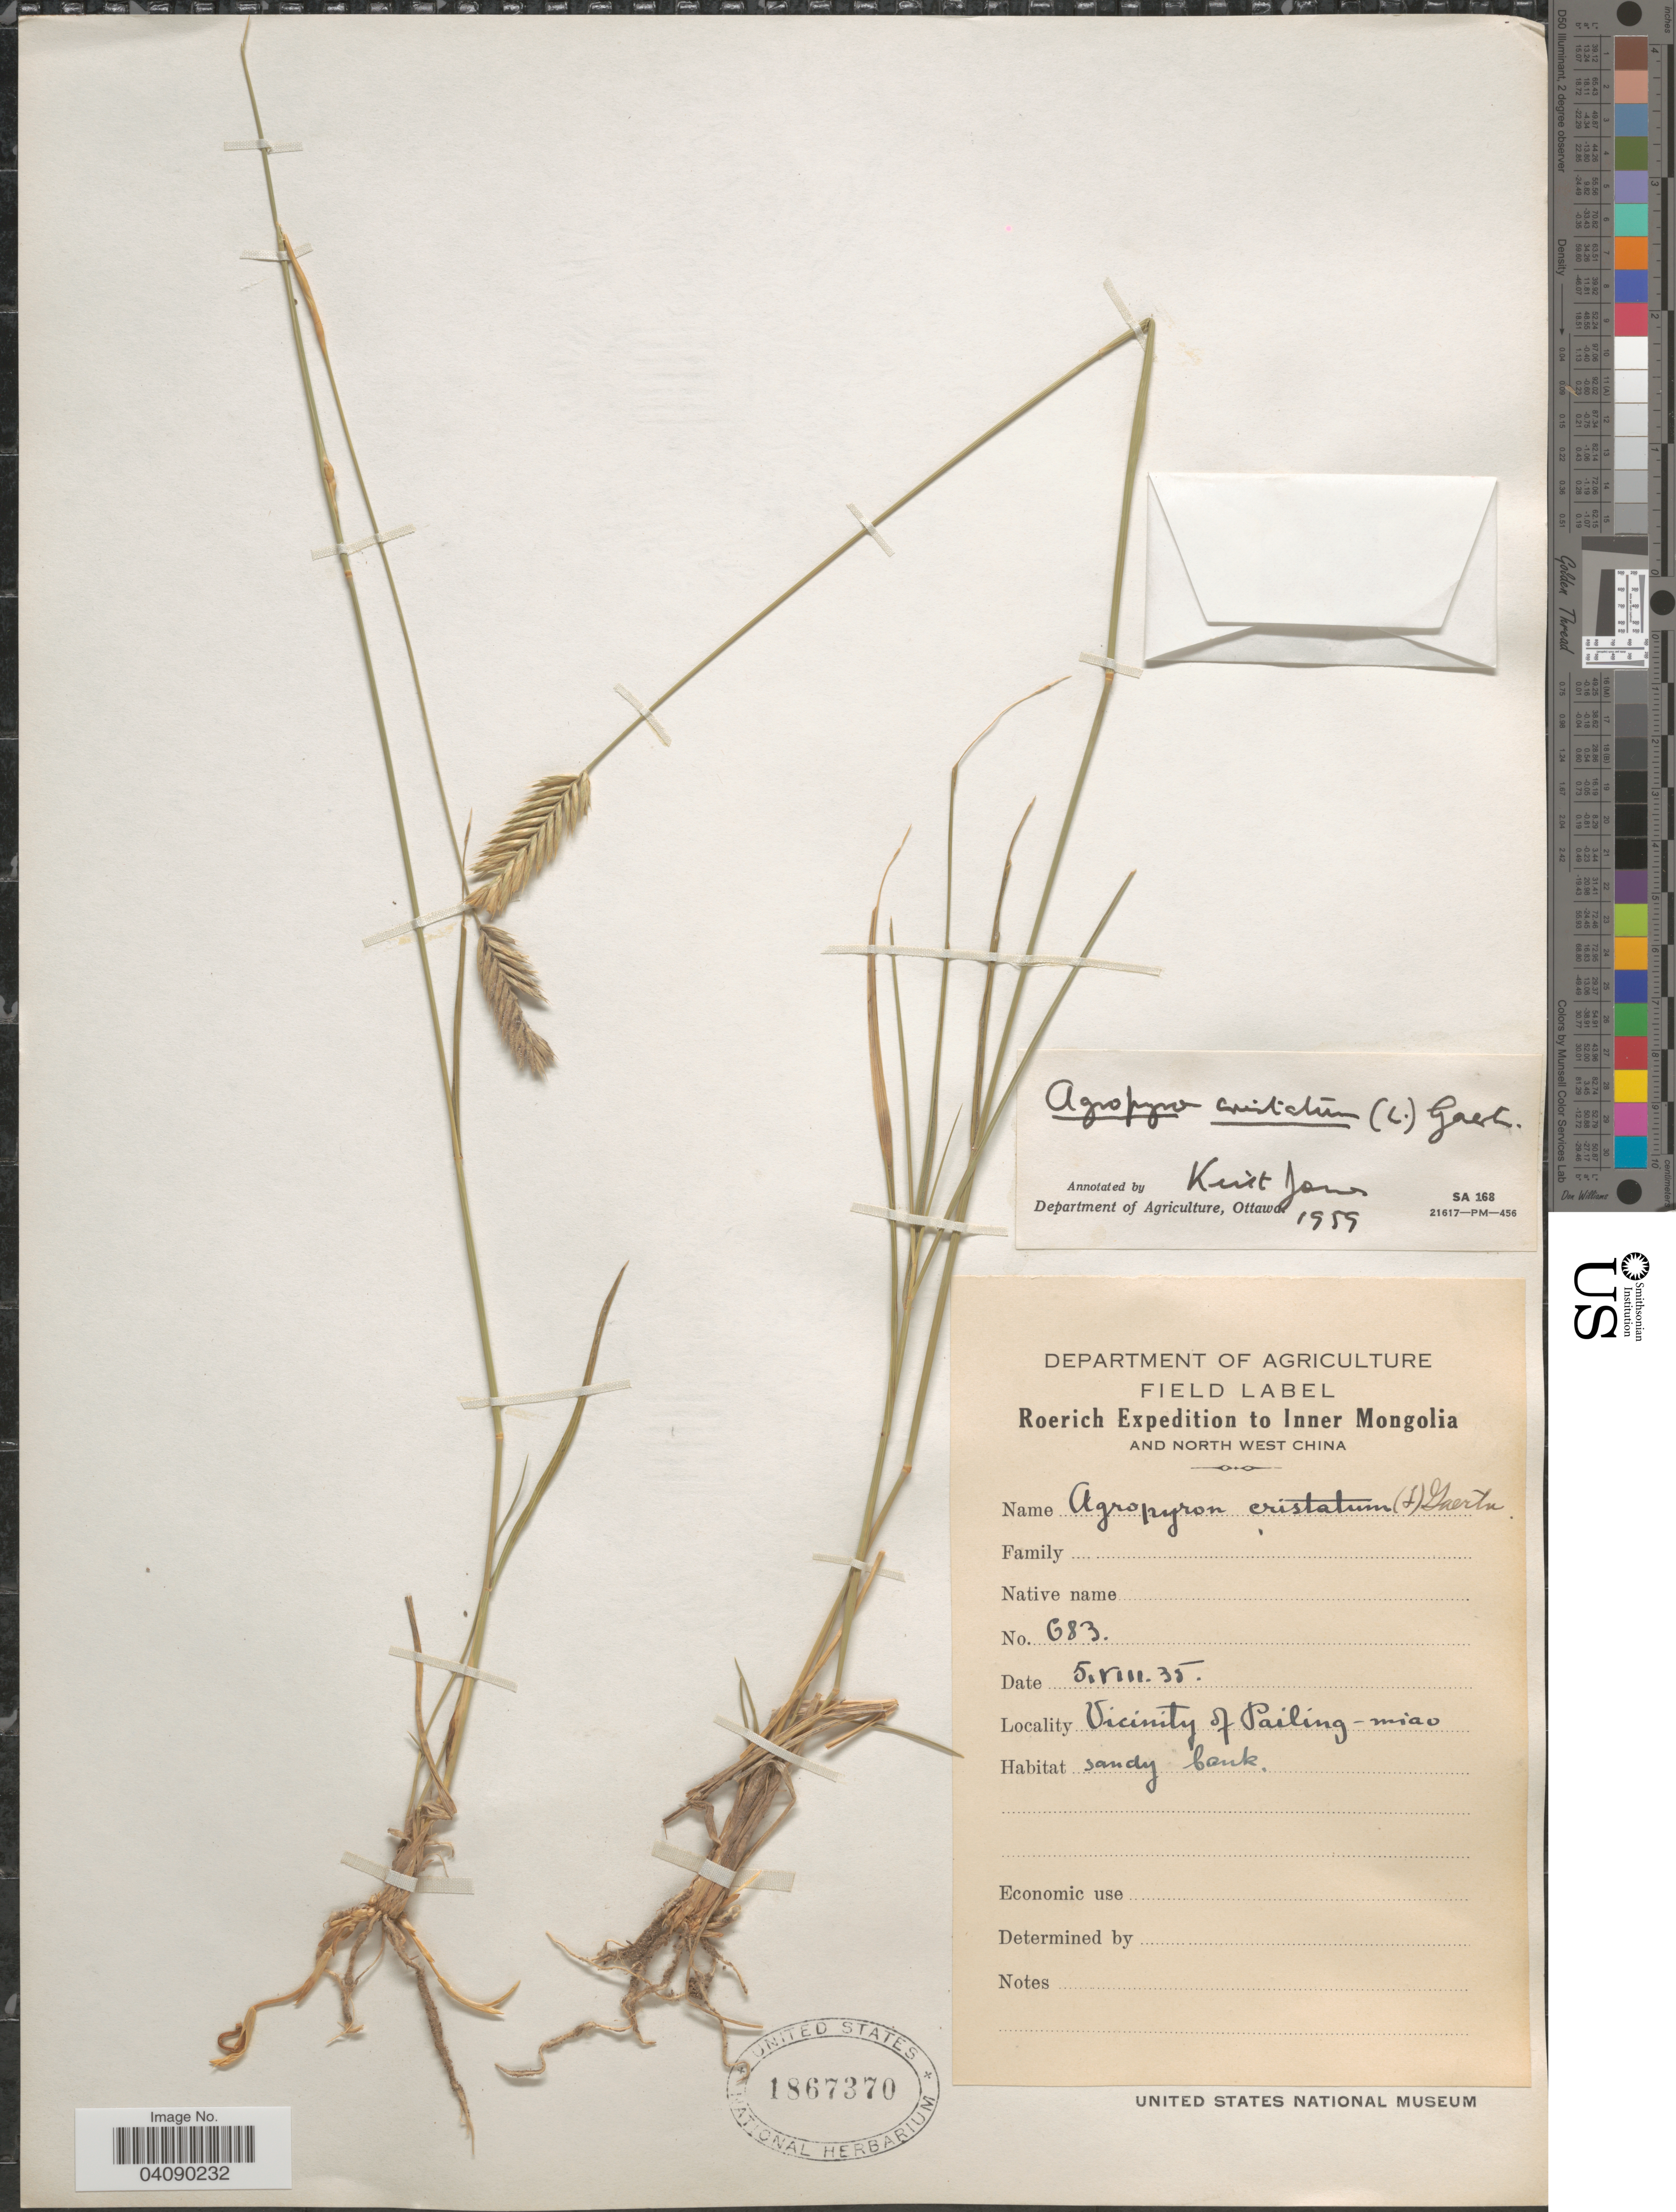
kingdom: Plantae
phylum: Tracheophyta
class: Liliopsida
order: Poales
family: Poaceae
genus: Agropyron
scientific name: Agropyron cristatum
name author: (L.) Gaertn.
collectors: Roerich Expedition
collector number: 683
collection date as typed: Transcribed d/m/y: 5/8/35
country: China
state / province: Nei Monggol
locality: To Inner Mongolia and North West China. Vicinity of Pailing-miao. Sandy bank.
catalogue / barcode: US 1867370